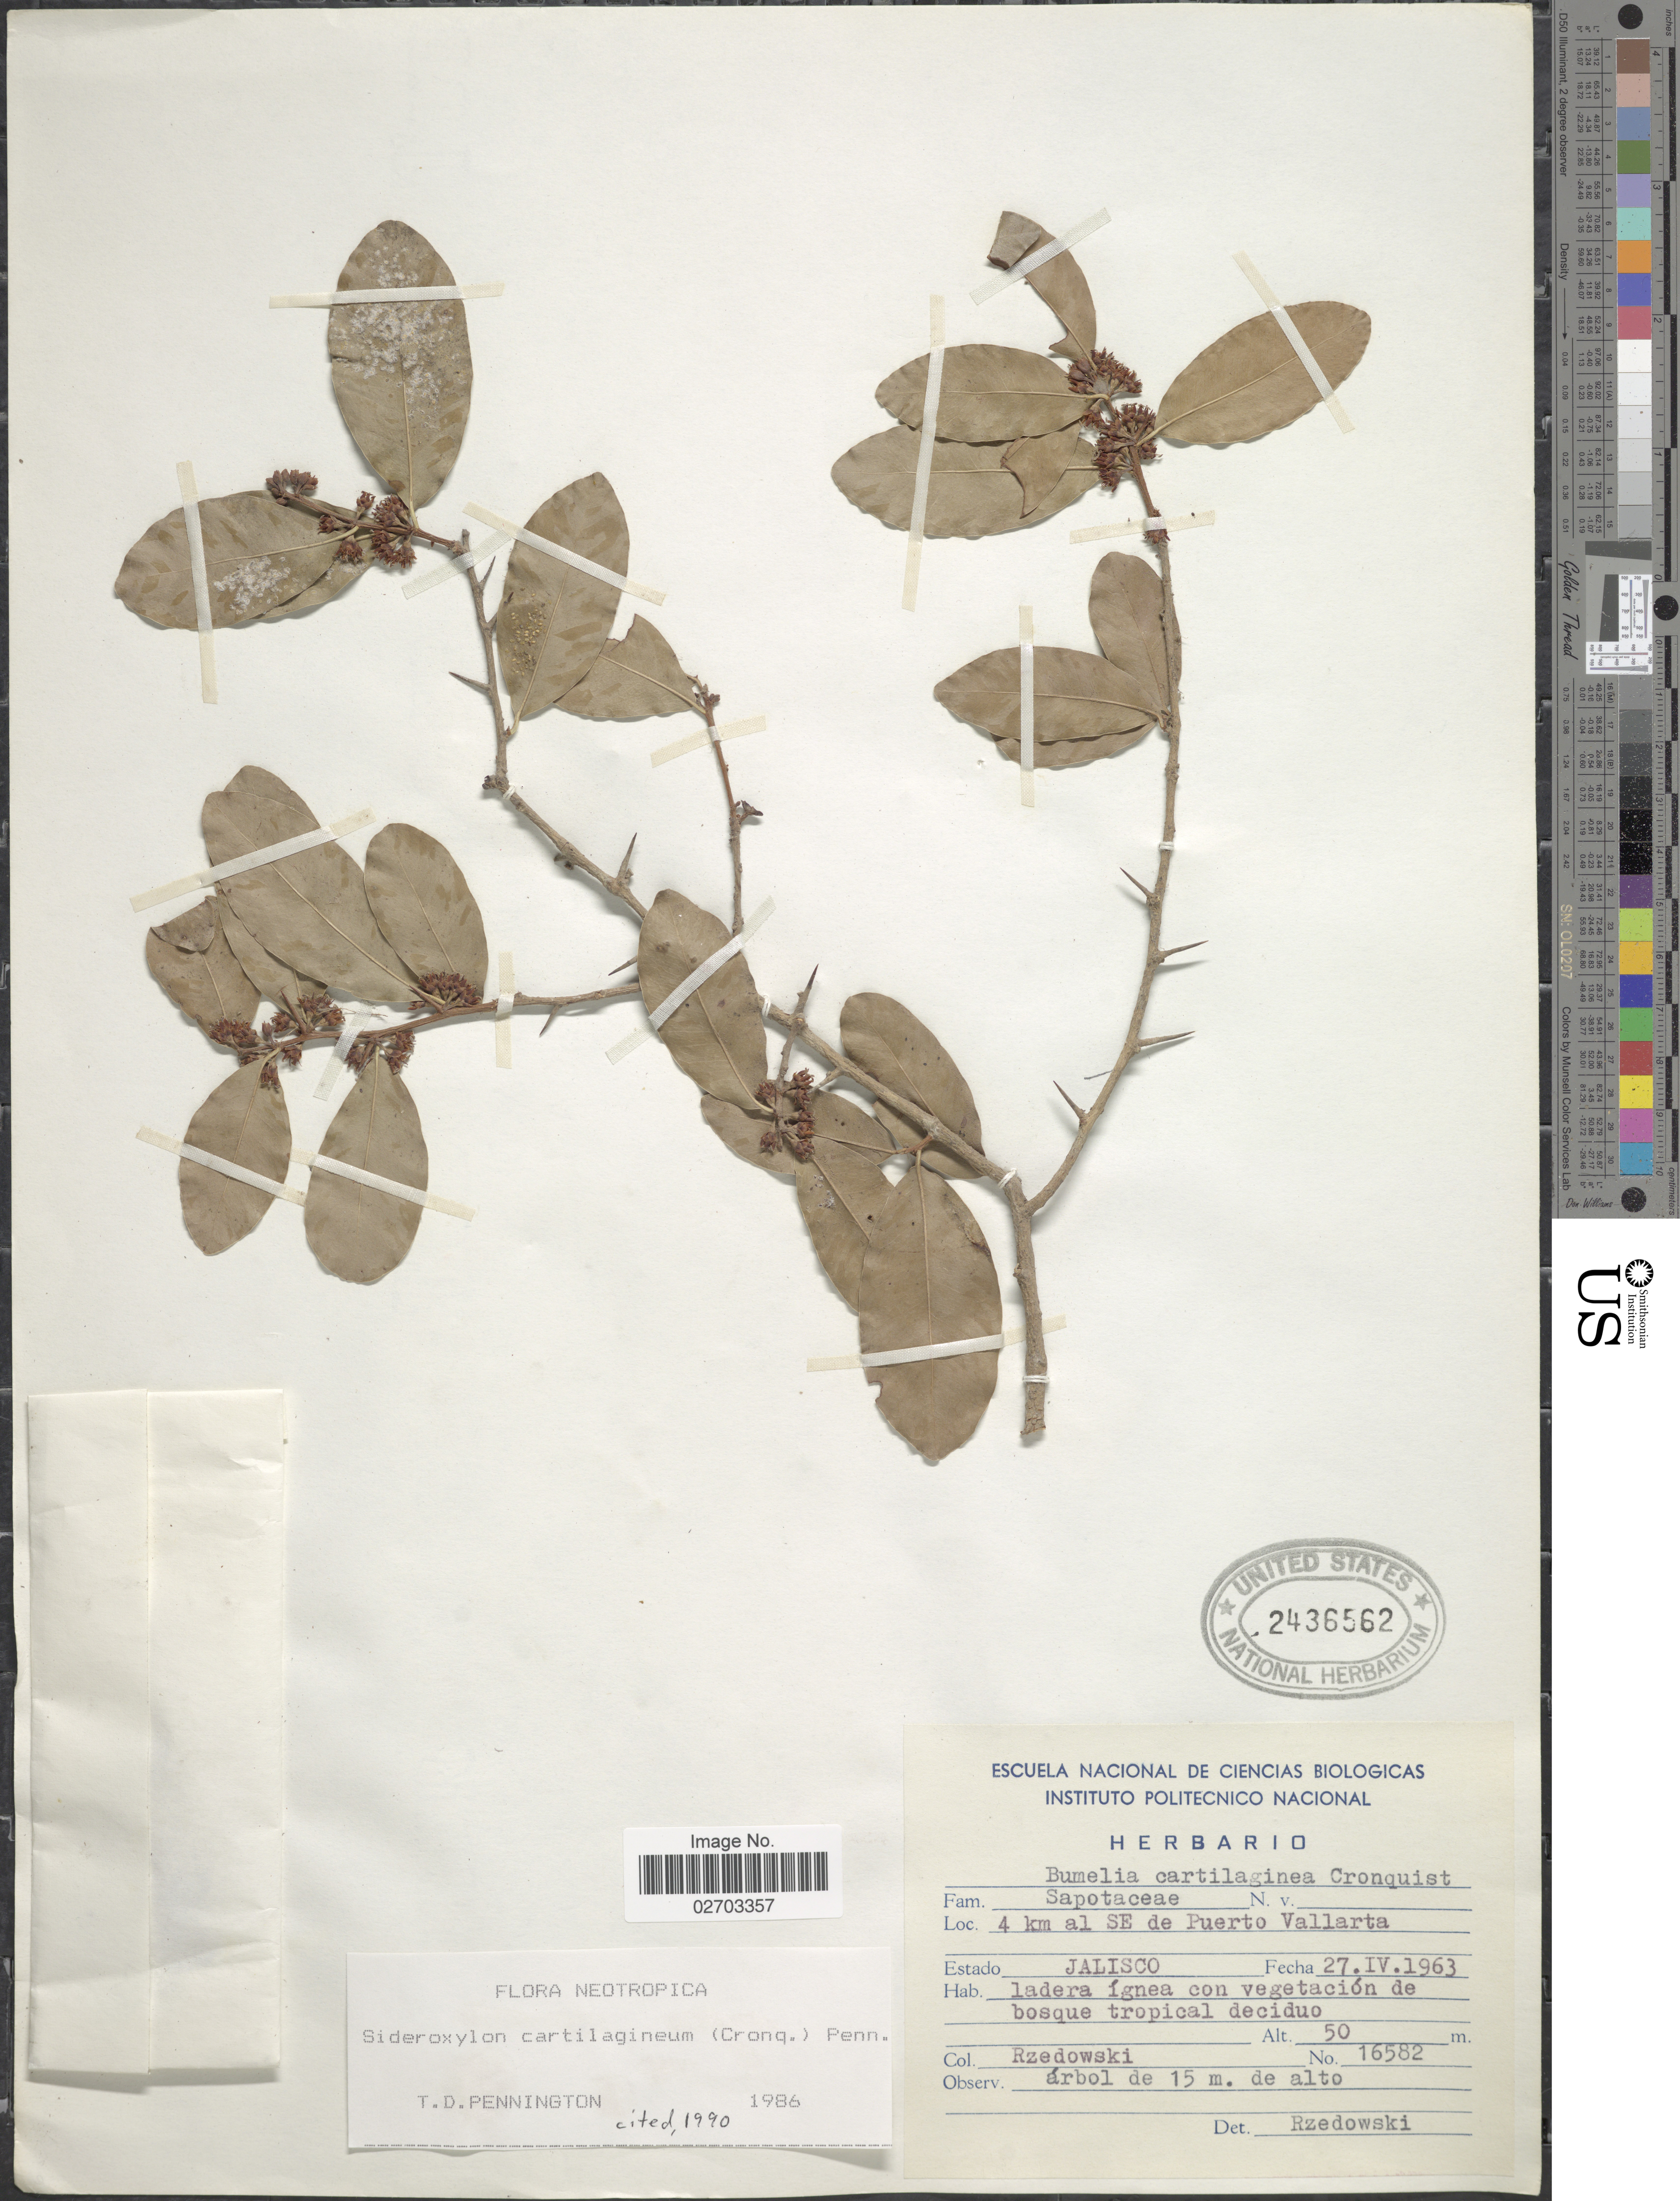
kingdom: Plantae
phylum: Tracheophyta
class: Magnoliopsida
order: Ericales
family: Sapotaceae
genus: Sideroxylon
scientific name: Sideroxylon cartilagineum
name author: (Cronq.) T.D. Penn.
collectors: Rzedowski, --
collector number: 16582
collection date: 1963-04-27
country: Mexico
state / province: Jalisco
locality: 4 km al SE de Puerto Vallarta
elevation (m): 50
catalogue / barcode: US 2436562